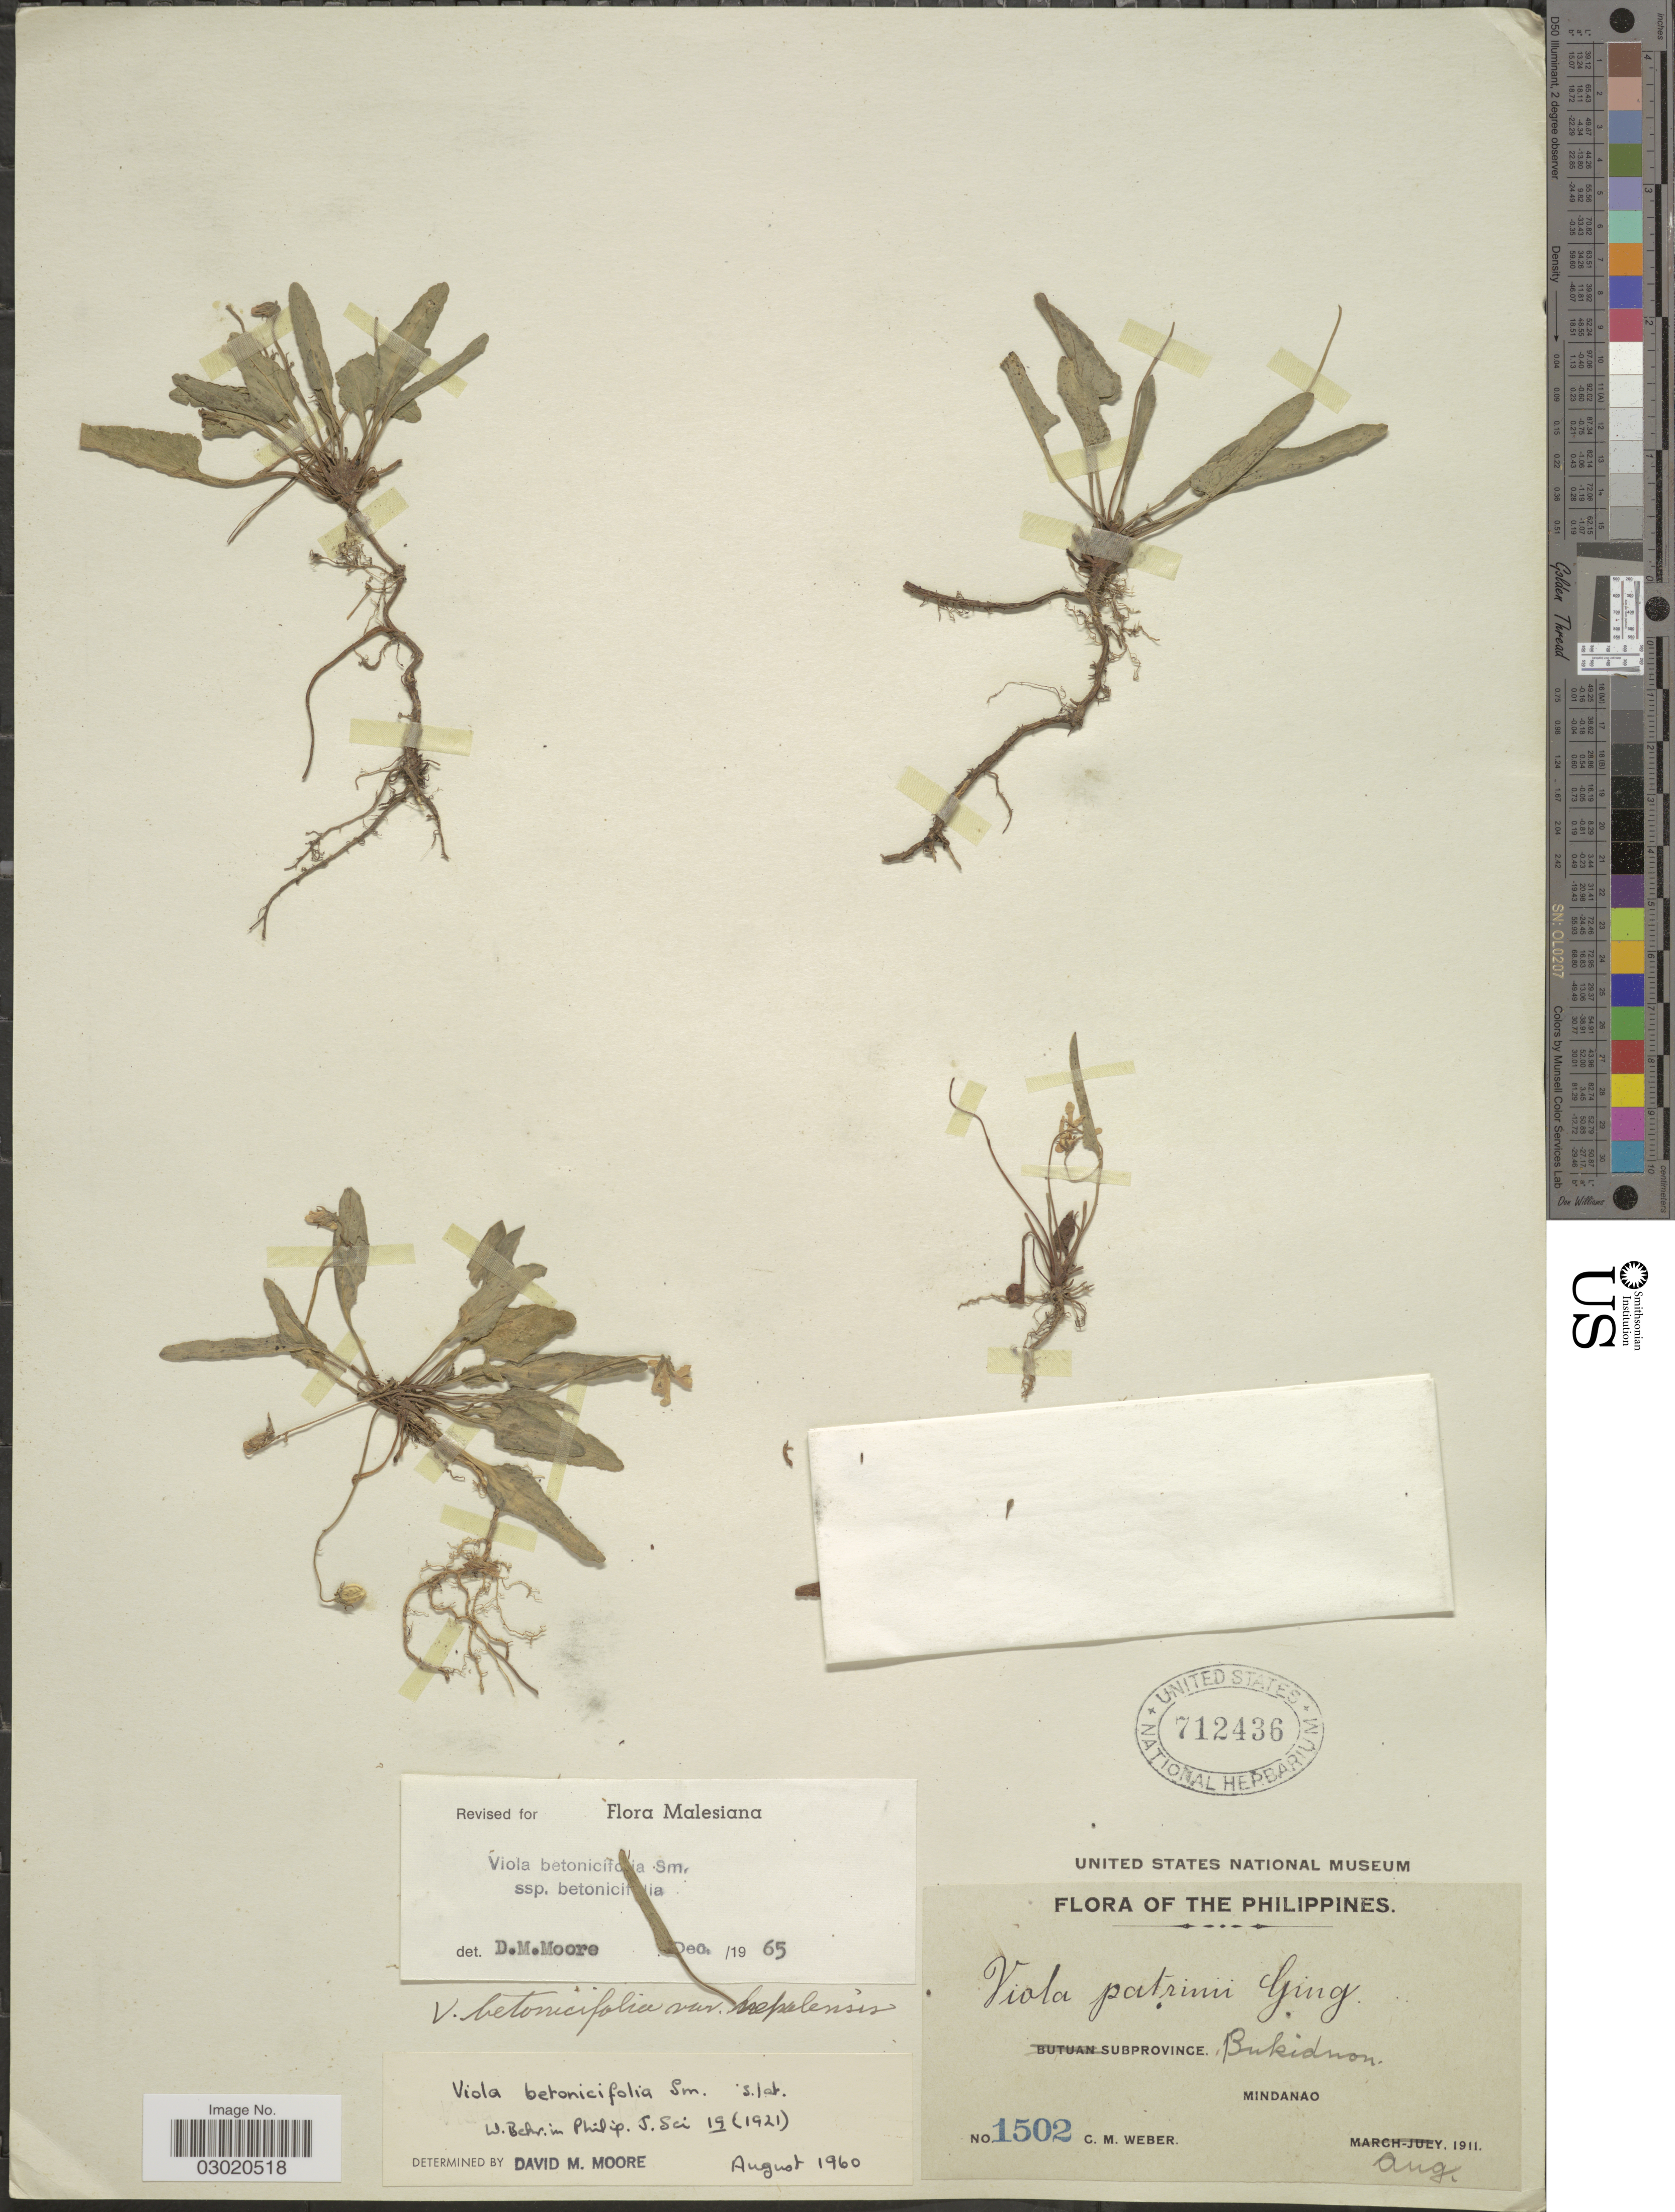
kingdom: Plantae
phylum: Tracheophyta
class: Magnoliopsida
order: Malpighiales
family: Violaceae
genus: Viola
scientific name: Viola betonicifolia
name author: Sm.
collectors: C. M. Weber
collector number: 1502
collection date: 1911-08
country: Philippines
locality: Subprovince Bukidnon, Mindanao.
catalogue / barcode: US 712436